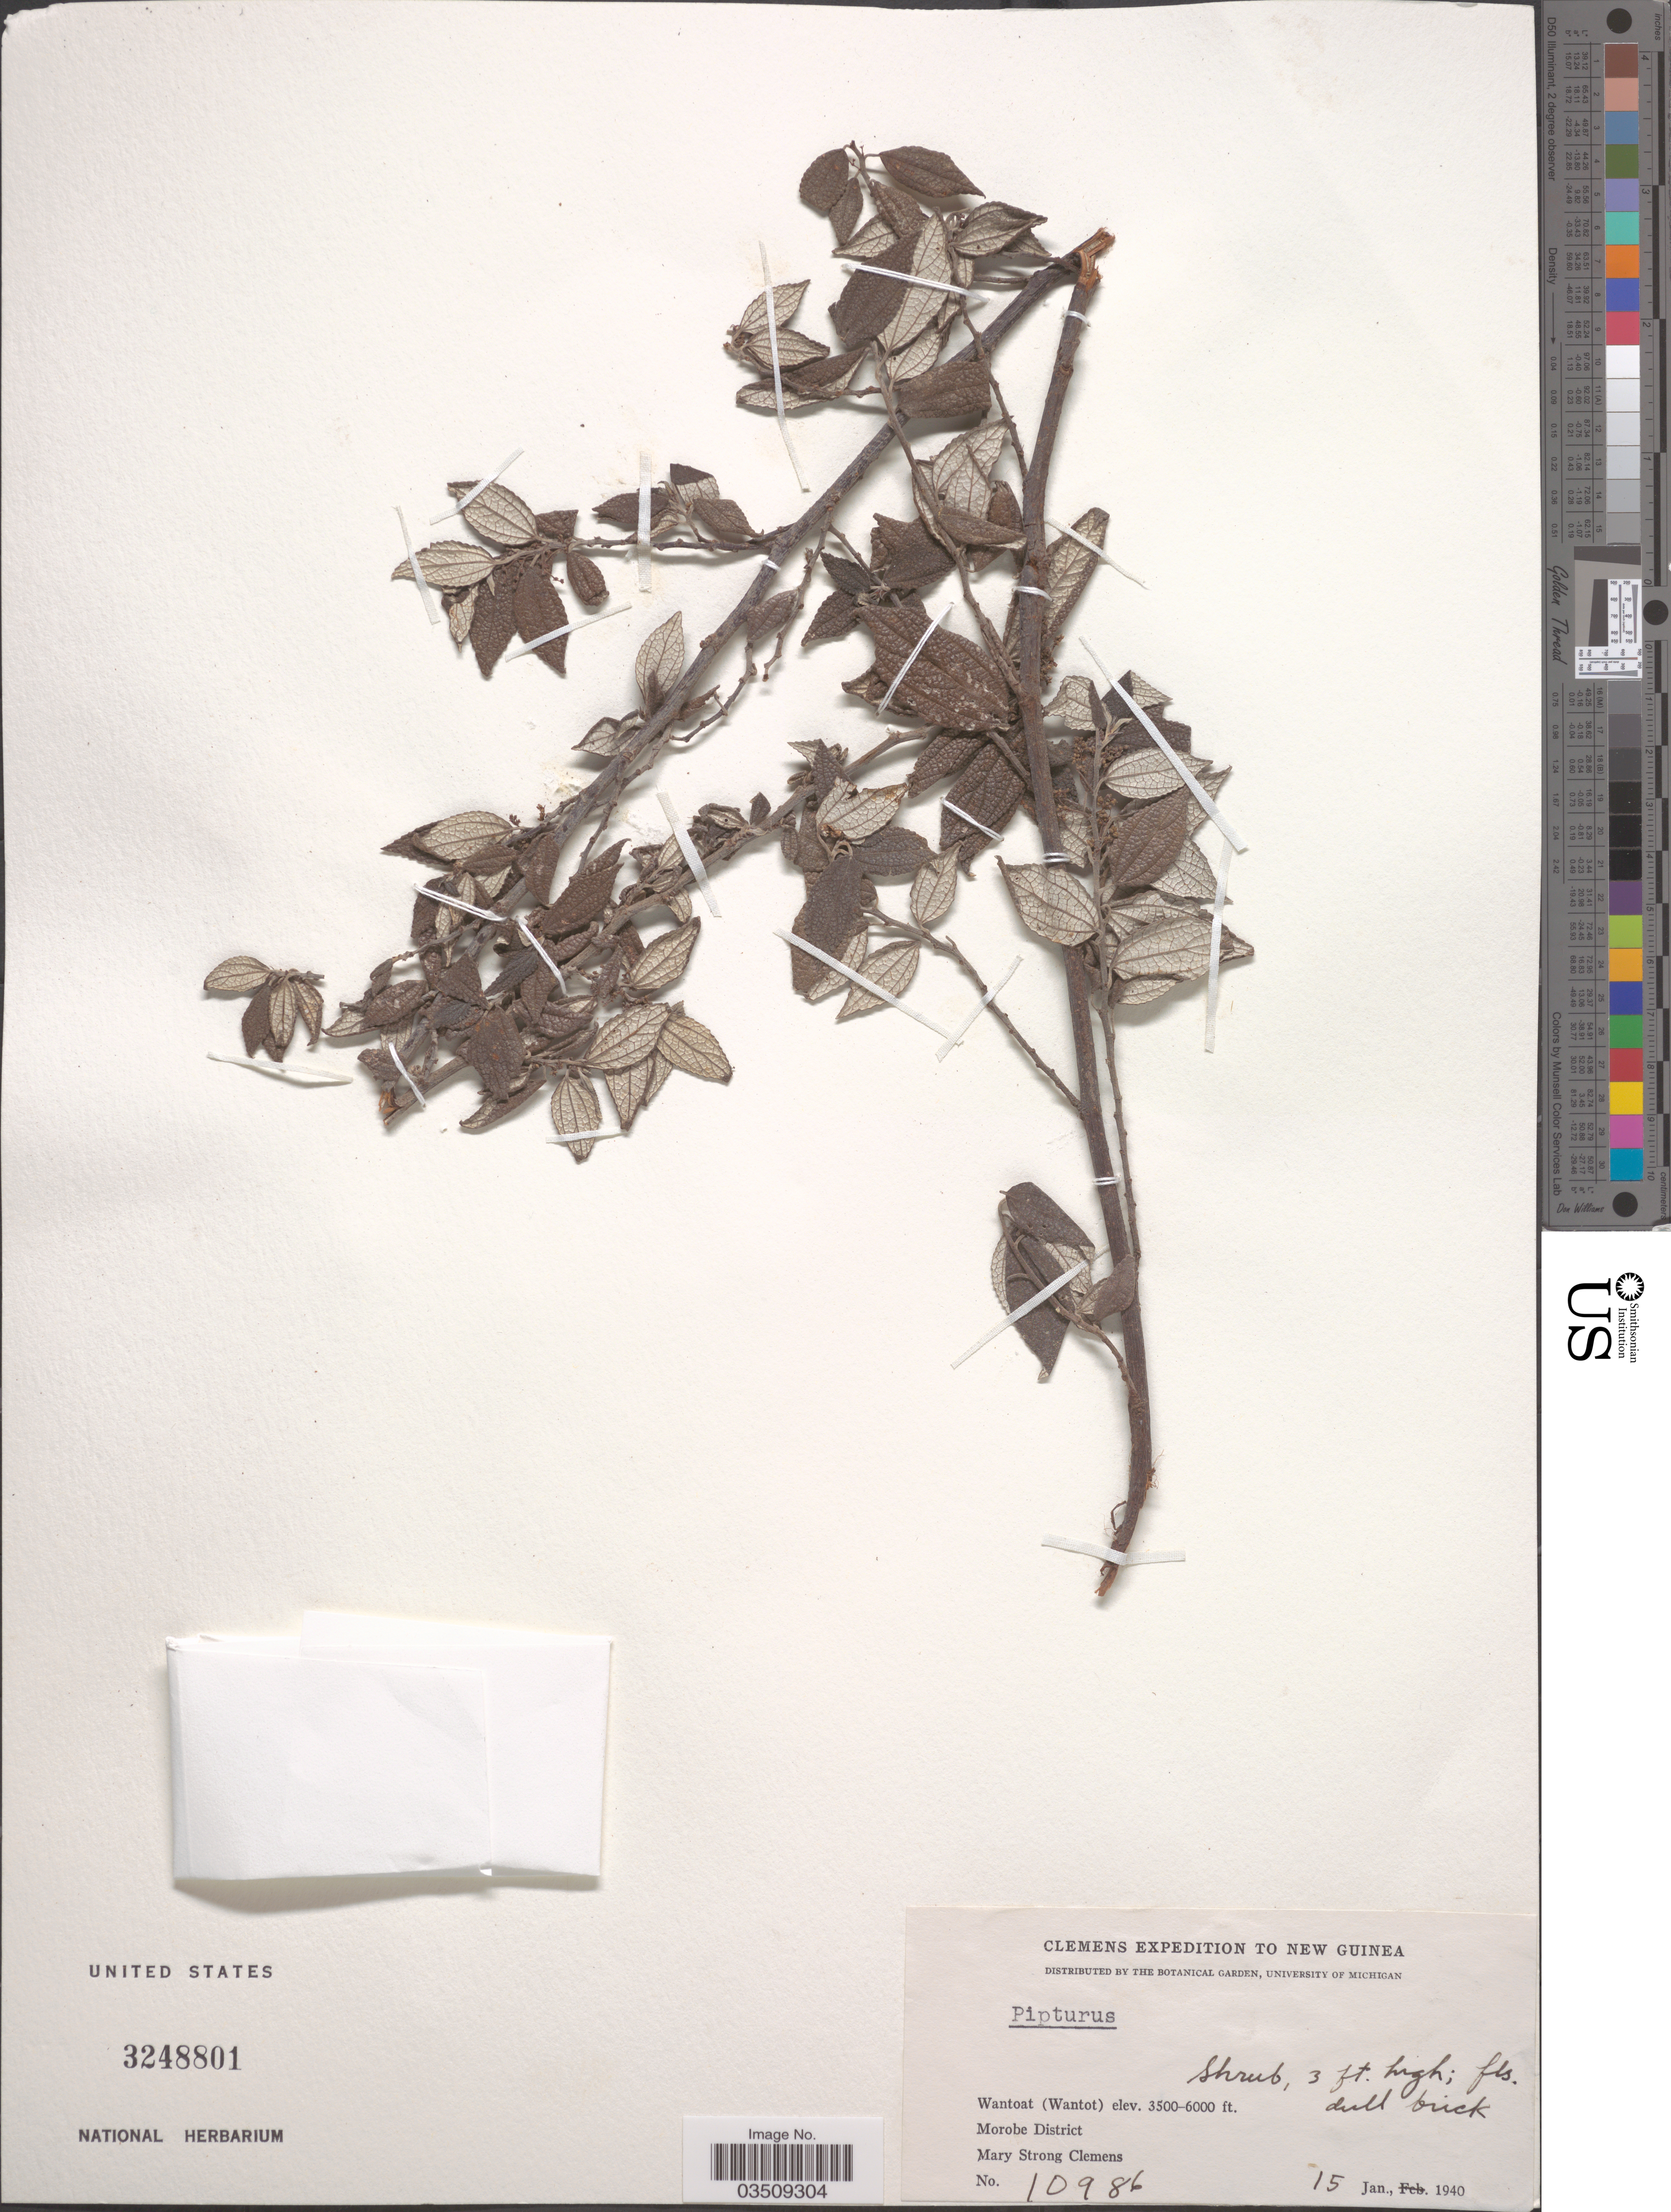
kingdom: Plantae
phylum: Tracheophyta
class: Magnoliopsida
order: Rosales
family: Urticaceae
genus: Pipturus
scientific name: Pipturus sp.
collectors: M. S. Clemens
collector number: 10986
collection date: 1940-01-15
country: Papua New Guinea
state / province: Morobe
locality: New Guinea. Wantoat (Wantot). Morobe District.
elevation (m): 1067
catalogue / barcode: US 3248801